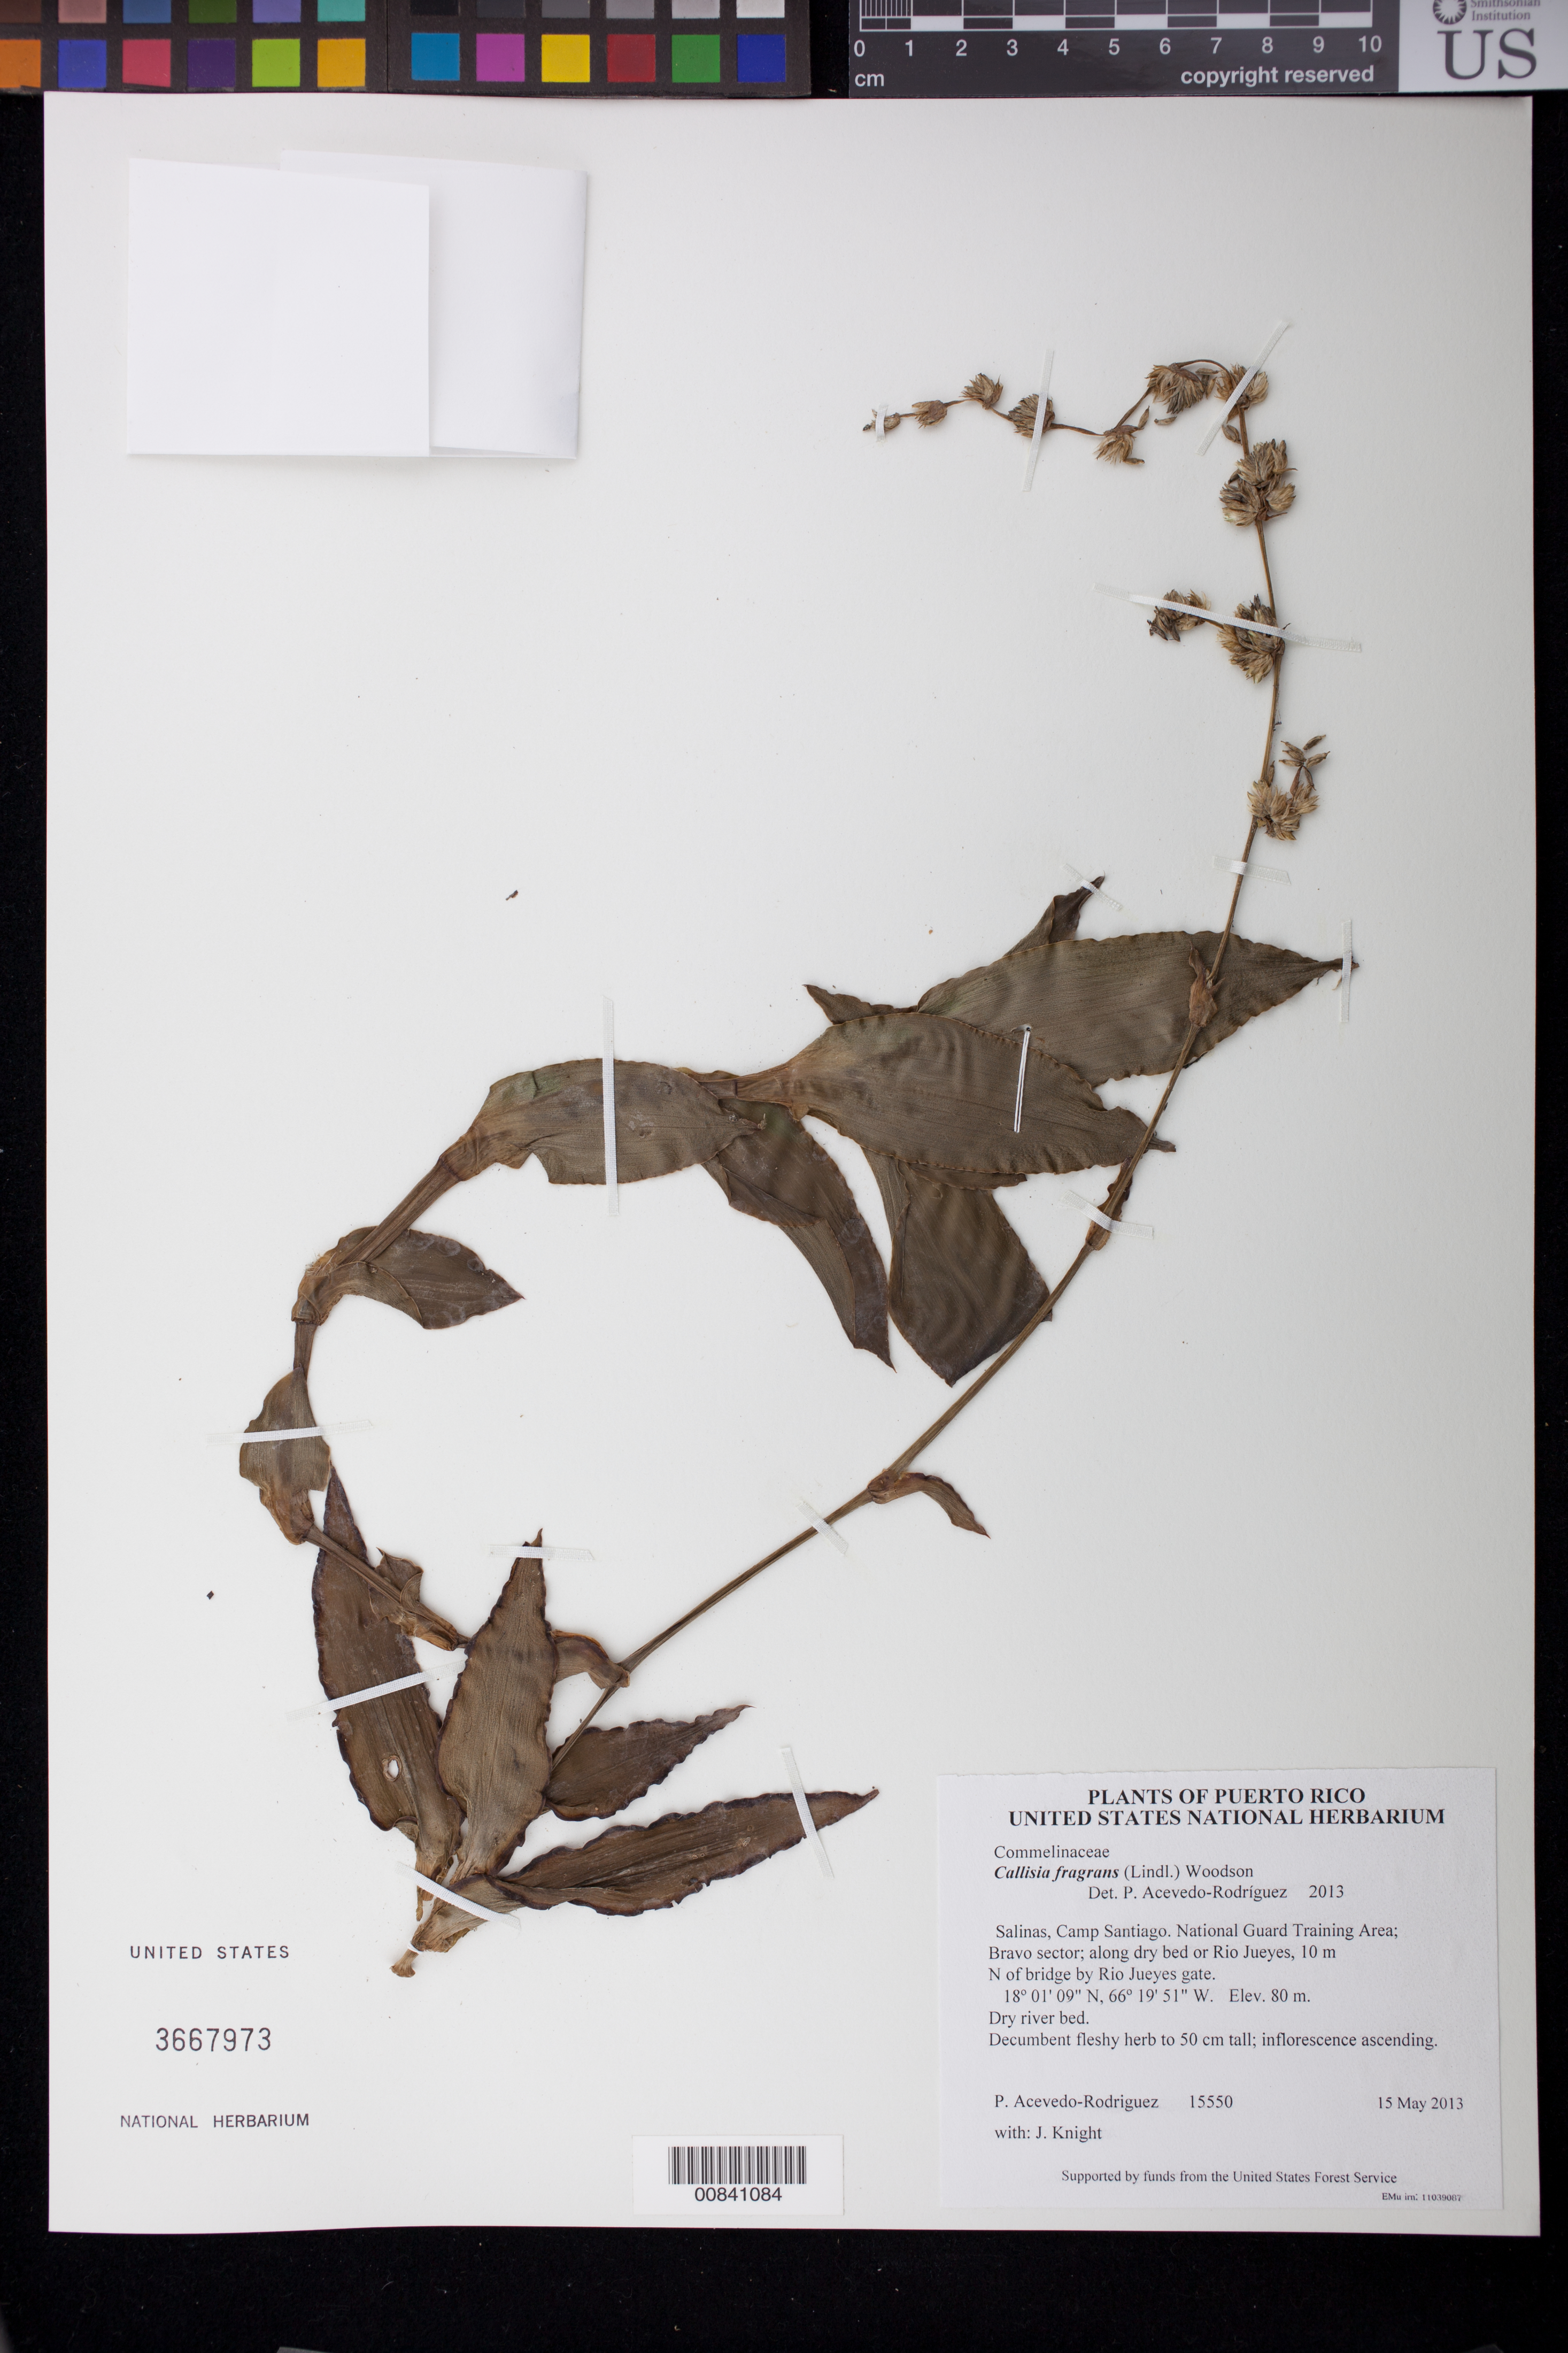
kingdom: Plantae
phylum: Tracheophyta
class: Liliopsida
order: Commelinales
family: Commelinaceae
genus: Callisia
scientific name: Callisia fragrans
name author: (Lindl.) Woodson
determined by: Acevedo-Rodríguez, P., (BOT), Smithsonian Institution - National Museum of Natural History (UNITED STATES)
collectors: P. Acevedo-Rodr. & J. Knight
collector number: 15550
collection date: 2013-05-15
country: Puerto Rico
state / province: Salinas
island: Puerto Rico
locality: Camp Santiago. National Guard Training Area; Bravo sector; along dry bed or Rio Jueyes, 10 m N of bridge by Rio Jueyes gate.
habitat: Dry river bed.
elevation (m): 80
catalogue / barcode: US 3667973